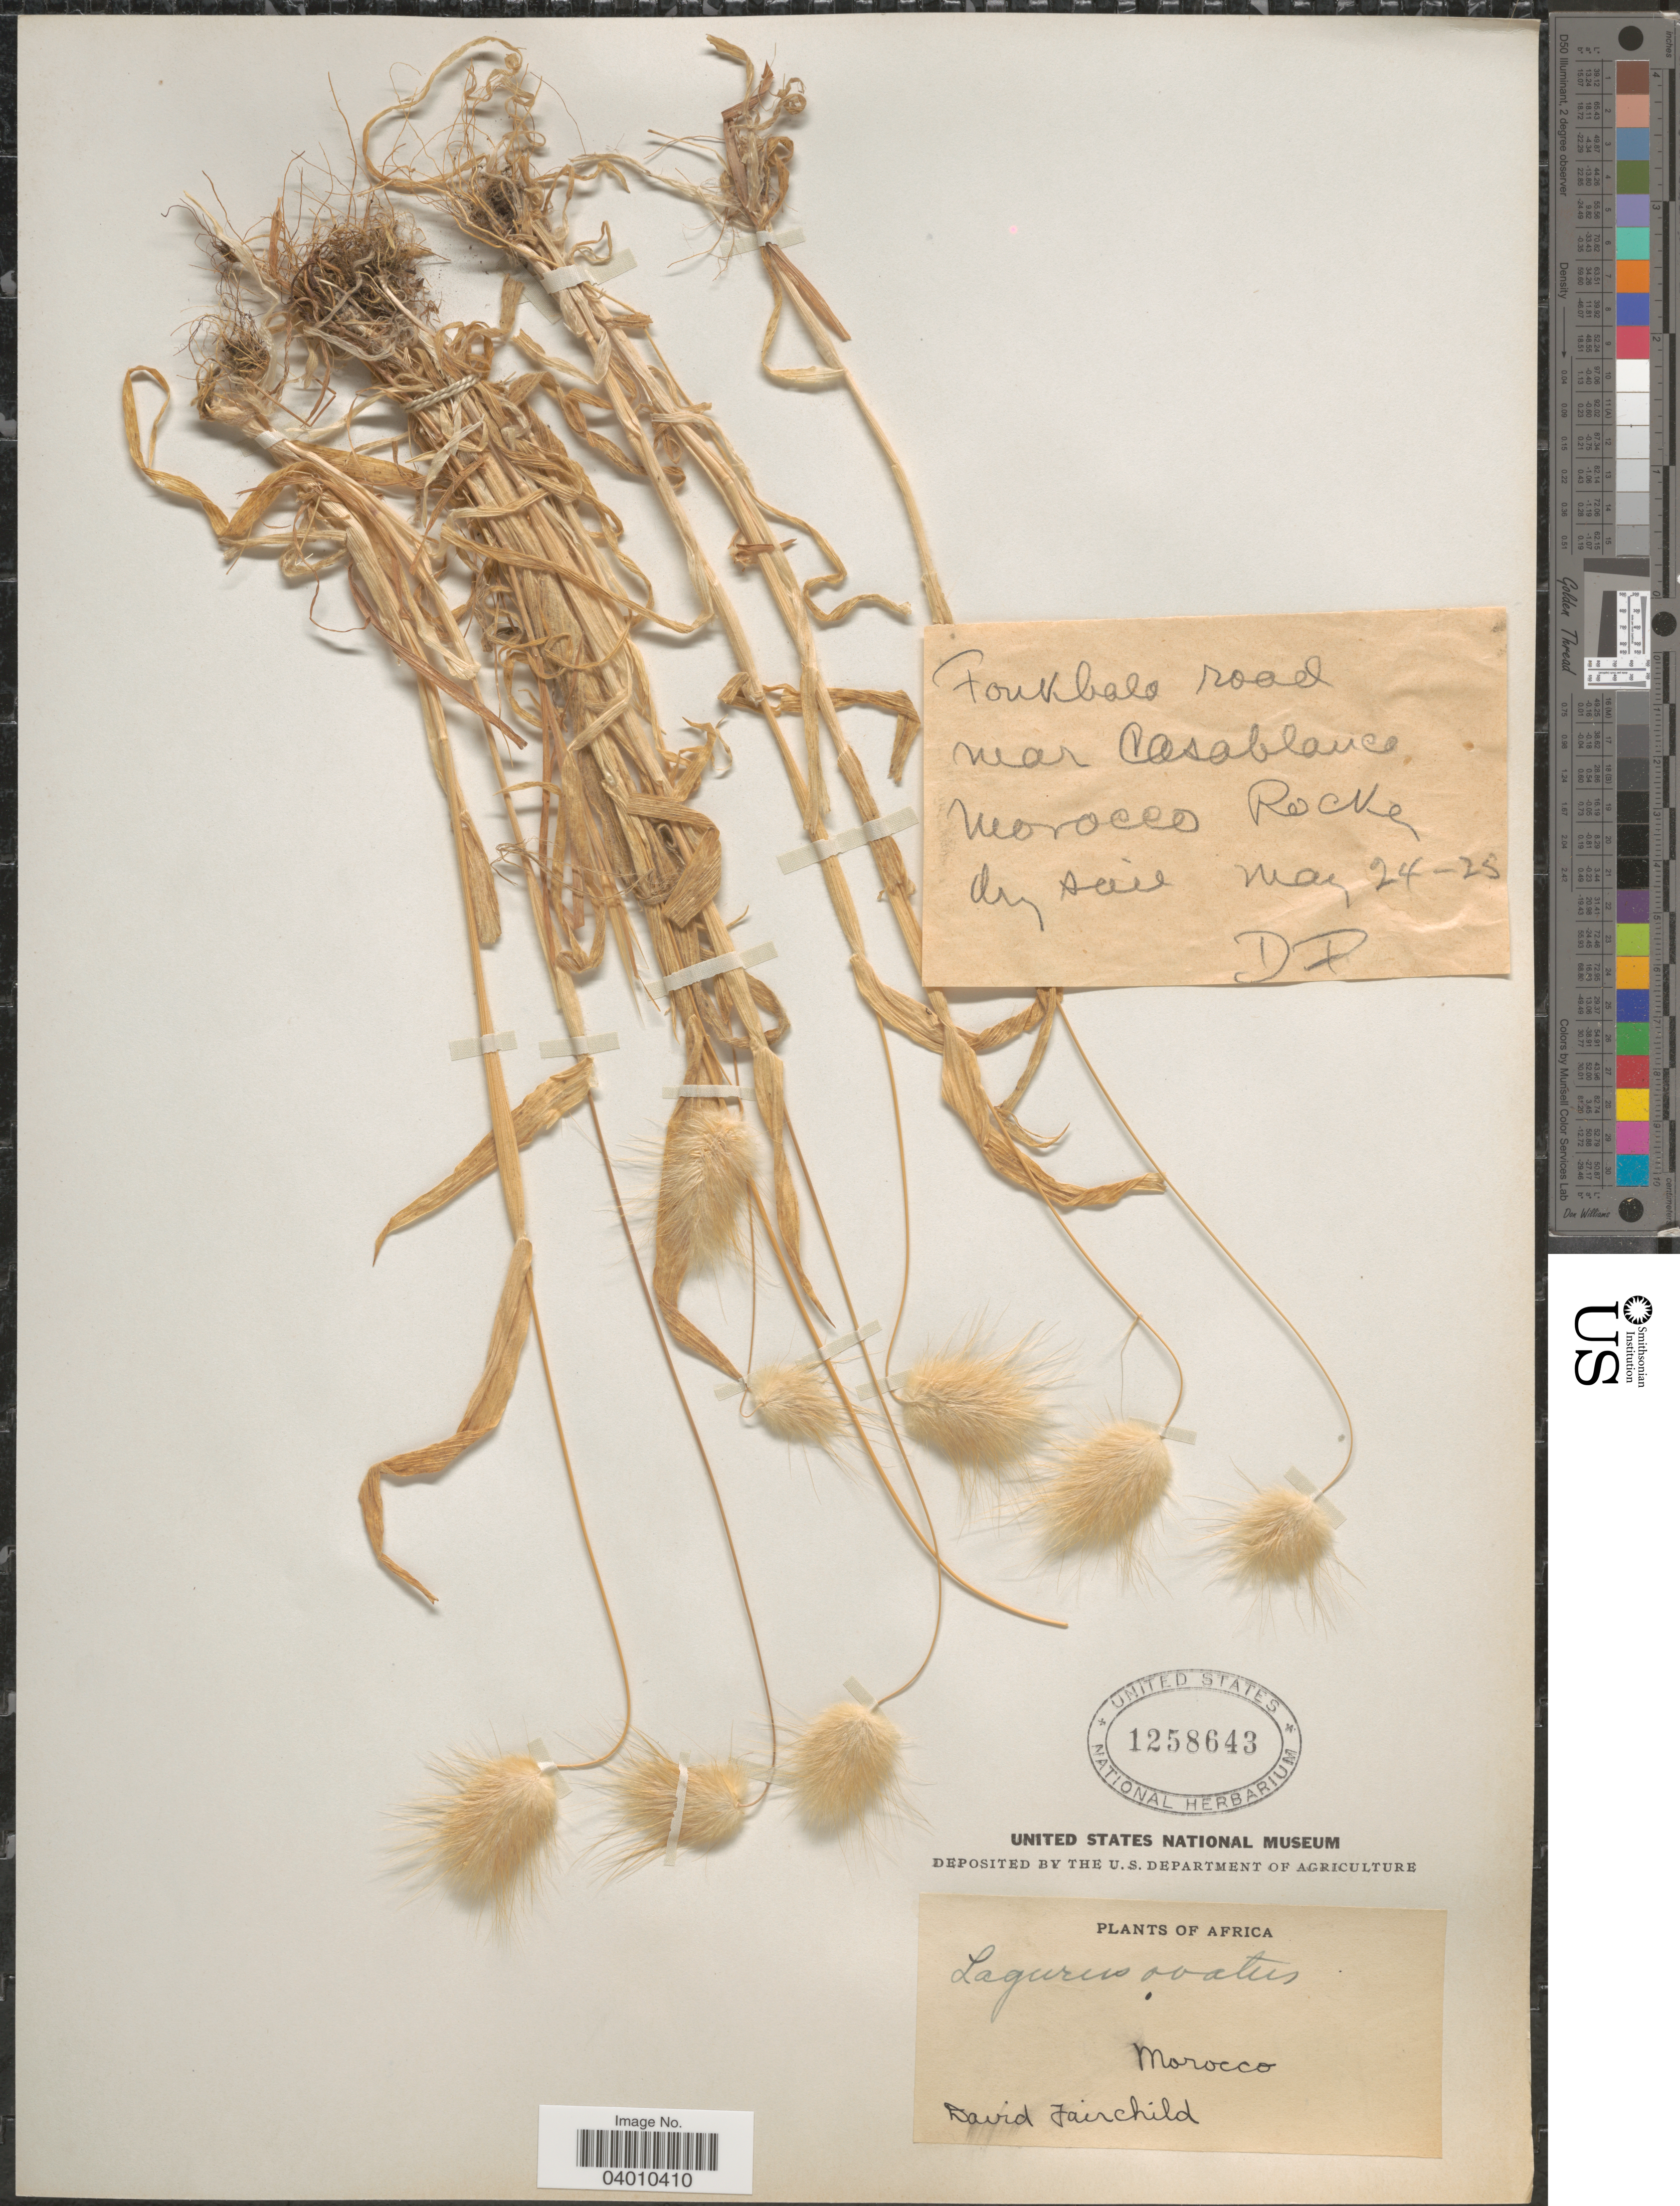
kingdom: Plantae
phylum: Tracheophyta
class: Liliopsida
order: Poales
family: Poaceae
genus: Lagurus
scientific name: Lagurus ovatus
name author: L.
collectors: D. Fairchild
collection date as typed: Transcribed d/m/y: 24/5/25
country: Morocco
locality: Fonkbald road near Casablanca. Morocco Rocks.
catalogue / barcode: US 1258643